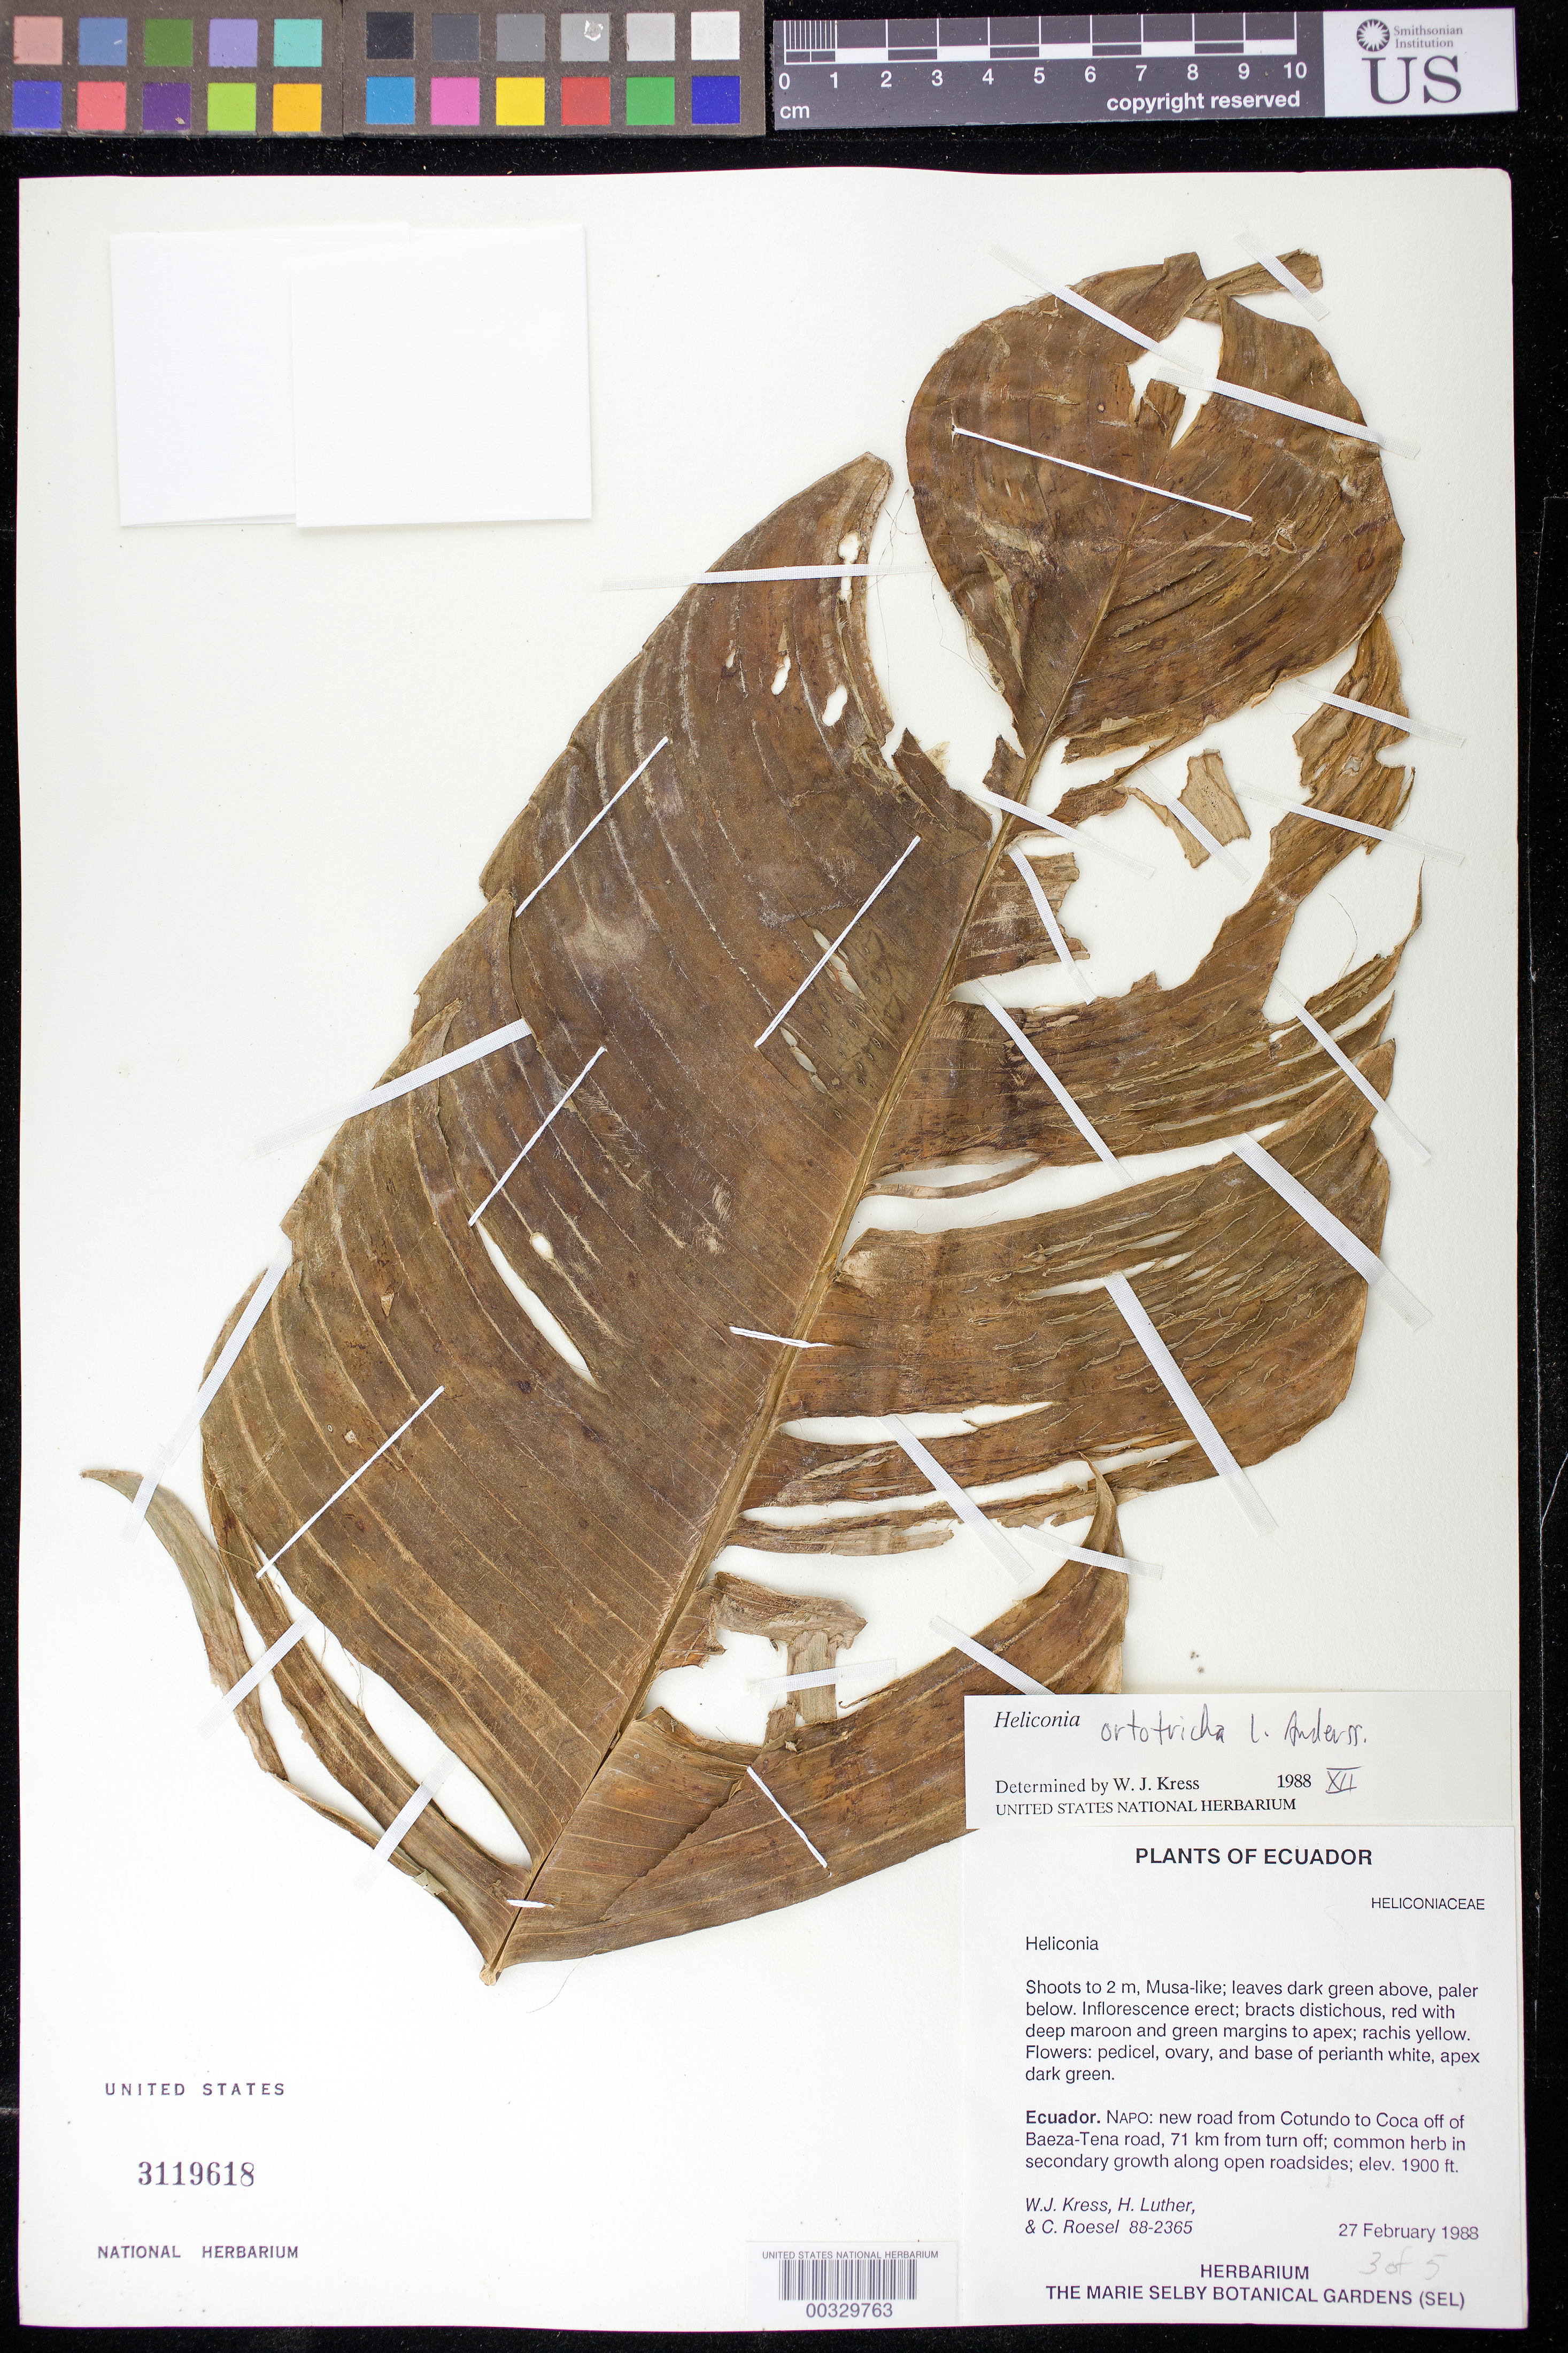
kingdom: Plantae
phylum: Tracheophyta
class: Liliopsida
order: Zingiberales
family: Heliconiaceae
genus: Heliconia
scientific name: Heliconia orthotricha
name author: L. Andersson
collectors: W. J. Kress, Harry E. Luther & C. S. Roesel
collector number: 88-2365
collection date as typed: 27 Feb 1988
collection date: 1988-02-27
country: Ecuador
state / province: Napo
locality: New road from cOtundo to coca of f of baeza-Tena road, 71 km from turn of f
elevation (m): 579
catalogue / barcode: US 3119618